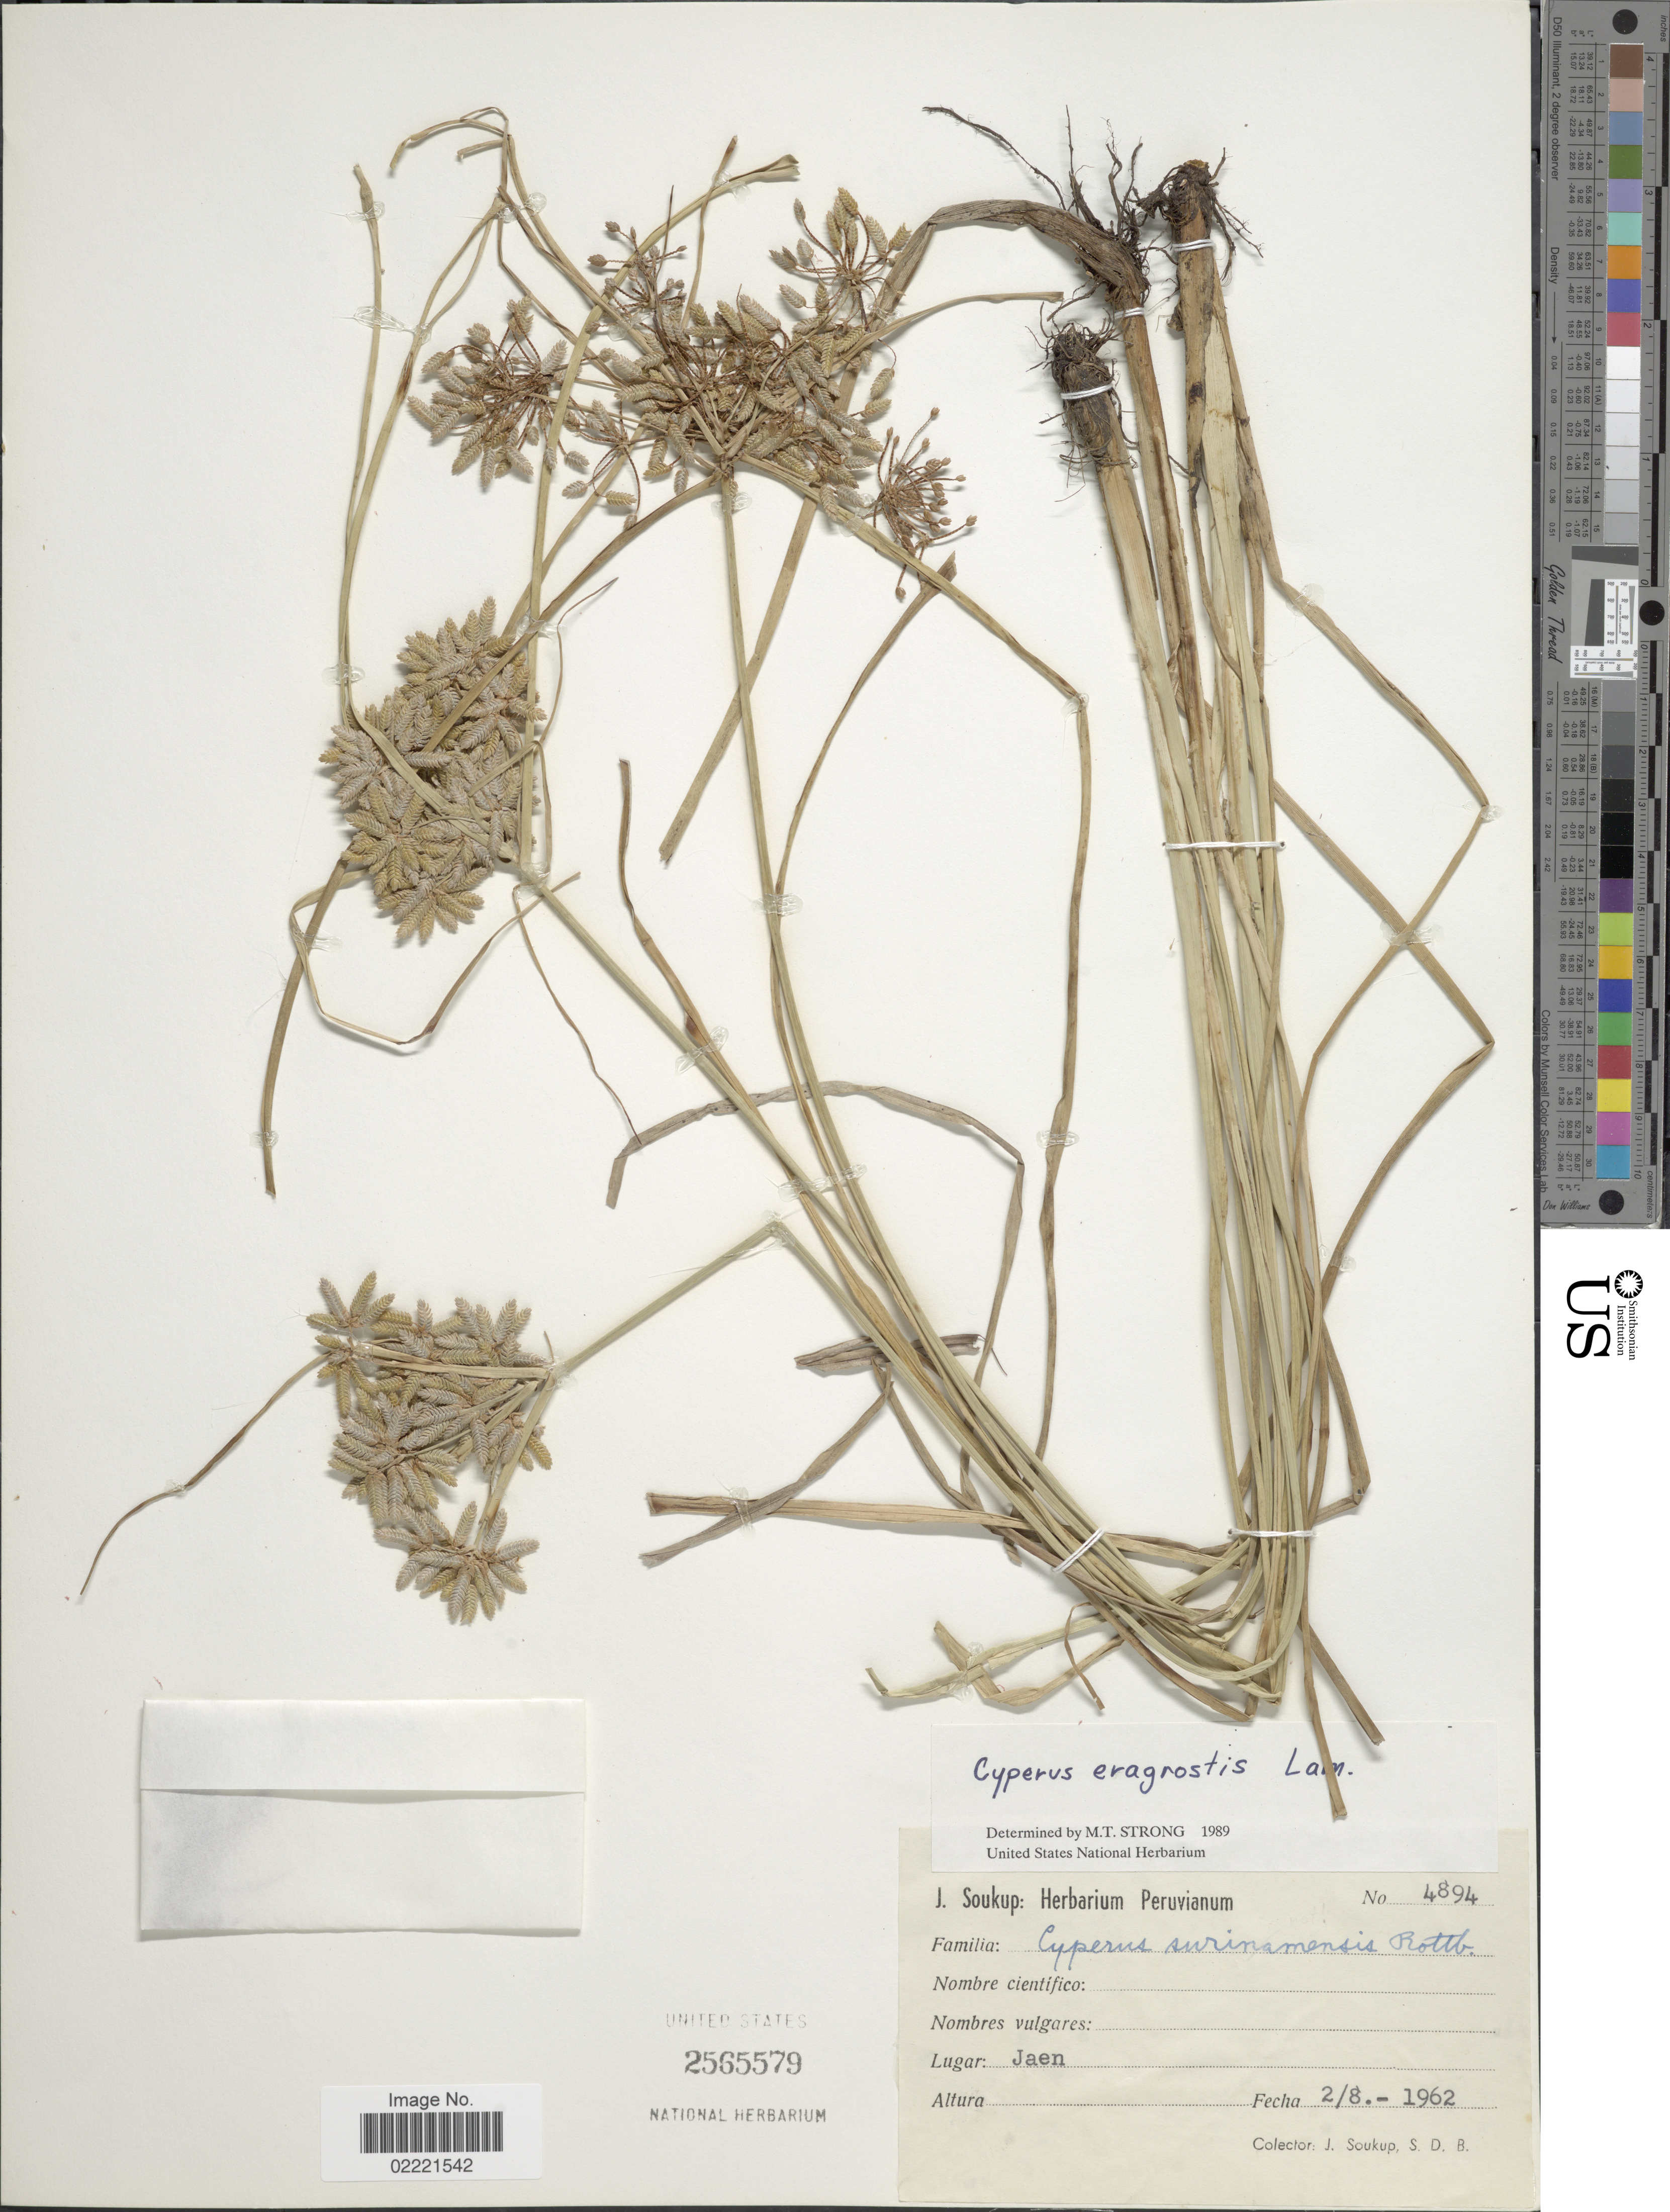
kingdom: Plantae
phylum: Tracheophyta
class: Liliopsida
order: Poales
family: Cyperaceae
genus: Cyperus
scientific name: Cyperus eragrostis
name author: Lam.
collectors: J. Soukup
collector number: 4894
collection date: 1962-08-02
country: Peru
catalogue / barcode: US 2565579